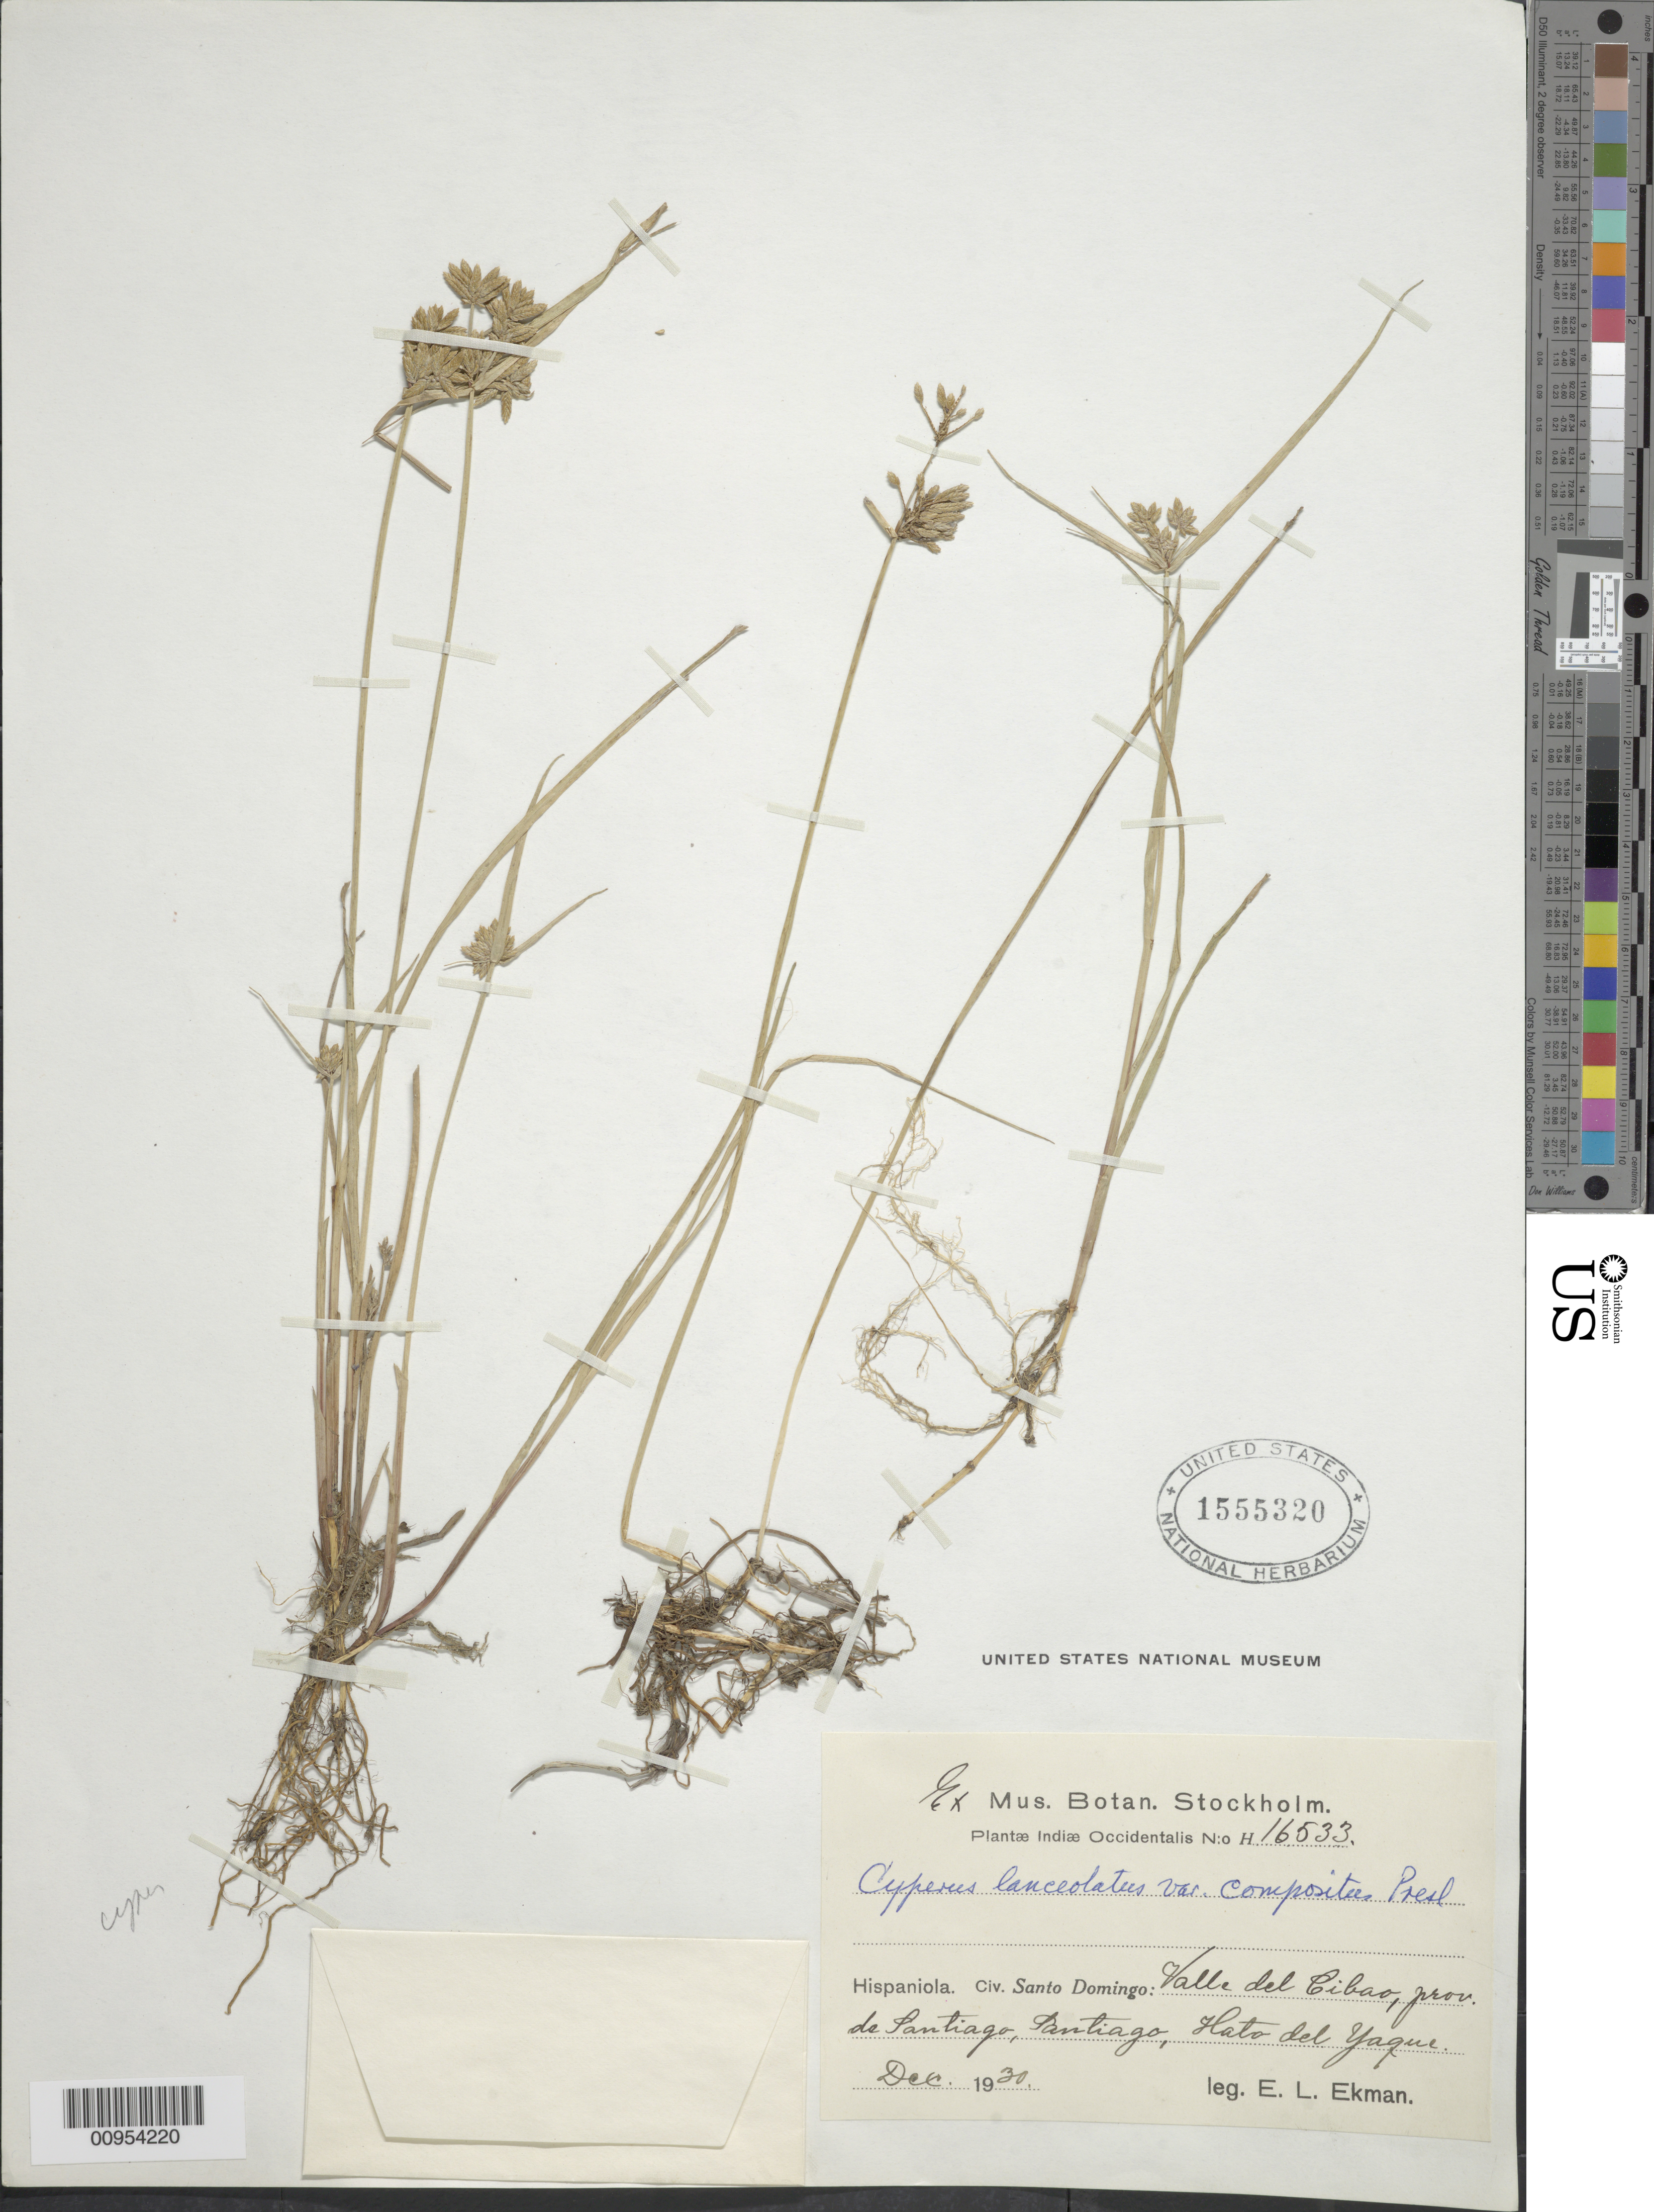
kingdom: Plantae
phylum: Tracheophyta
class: Liliopsida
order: Poales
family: Cyperaceae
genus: Cyperus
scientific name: Cyperus lanceolatus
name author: Poir.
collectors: E. L. Ekman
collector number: H 16533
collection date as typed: Dec 1930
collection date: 1930-12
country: Dominican Republic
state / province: Santiago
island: Hispaniola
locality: Valle del Cibao, Santiago, Hato del Yaque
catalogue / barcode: US 1555320